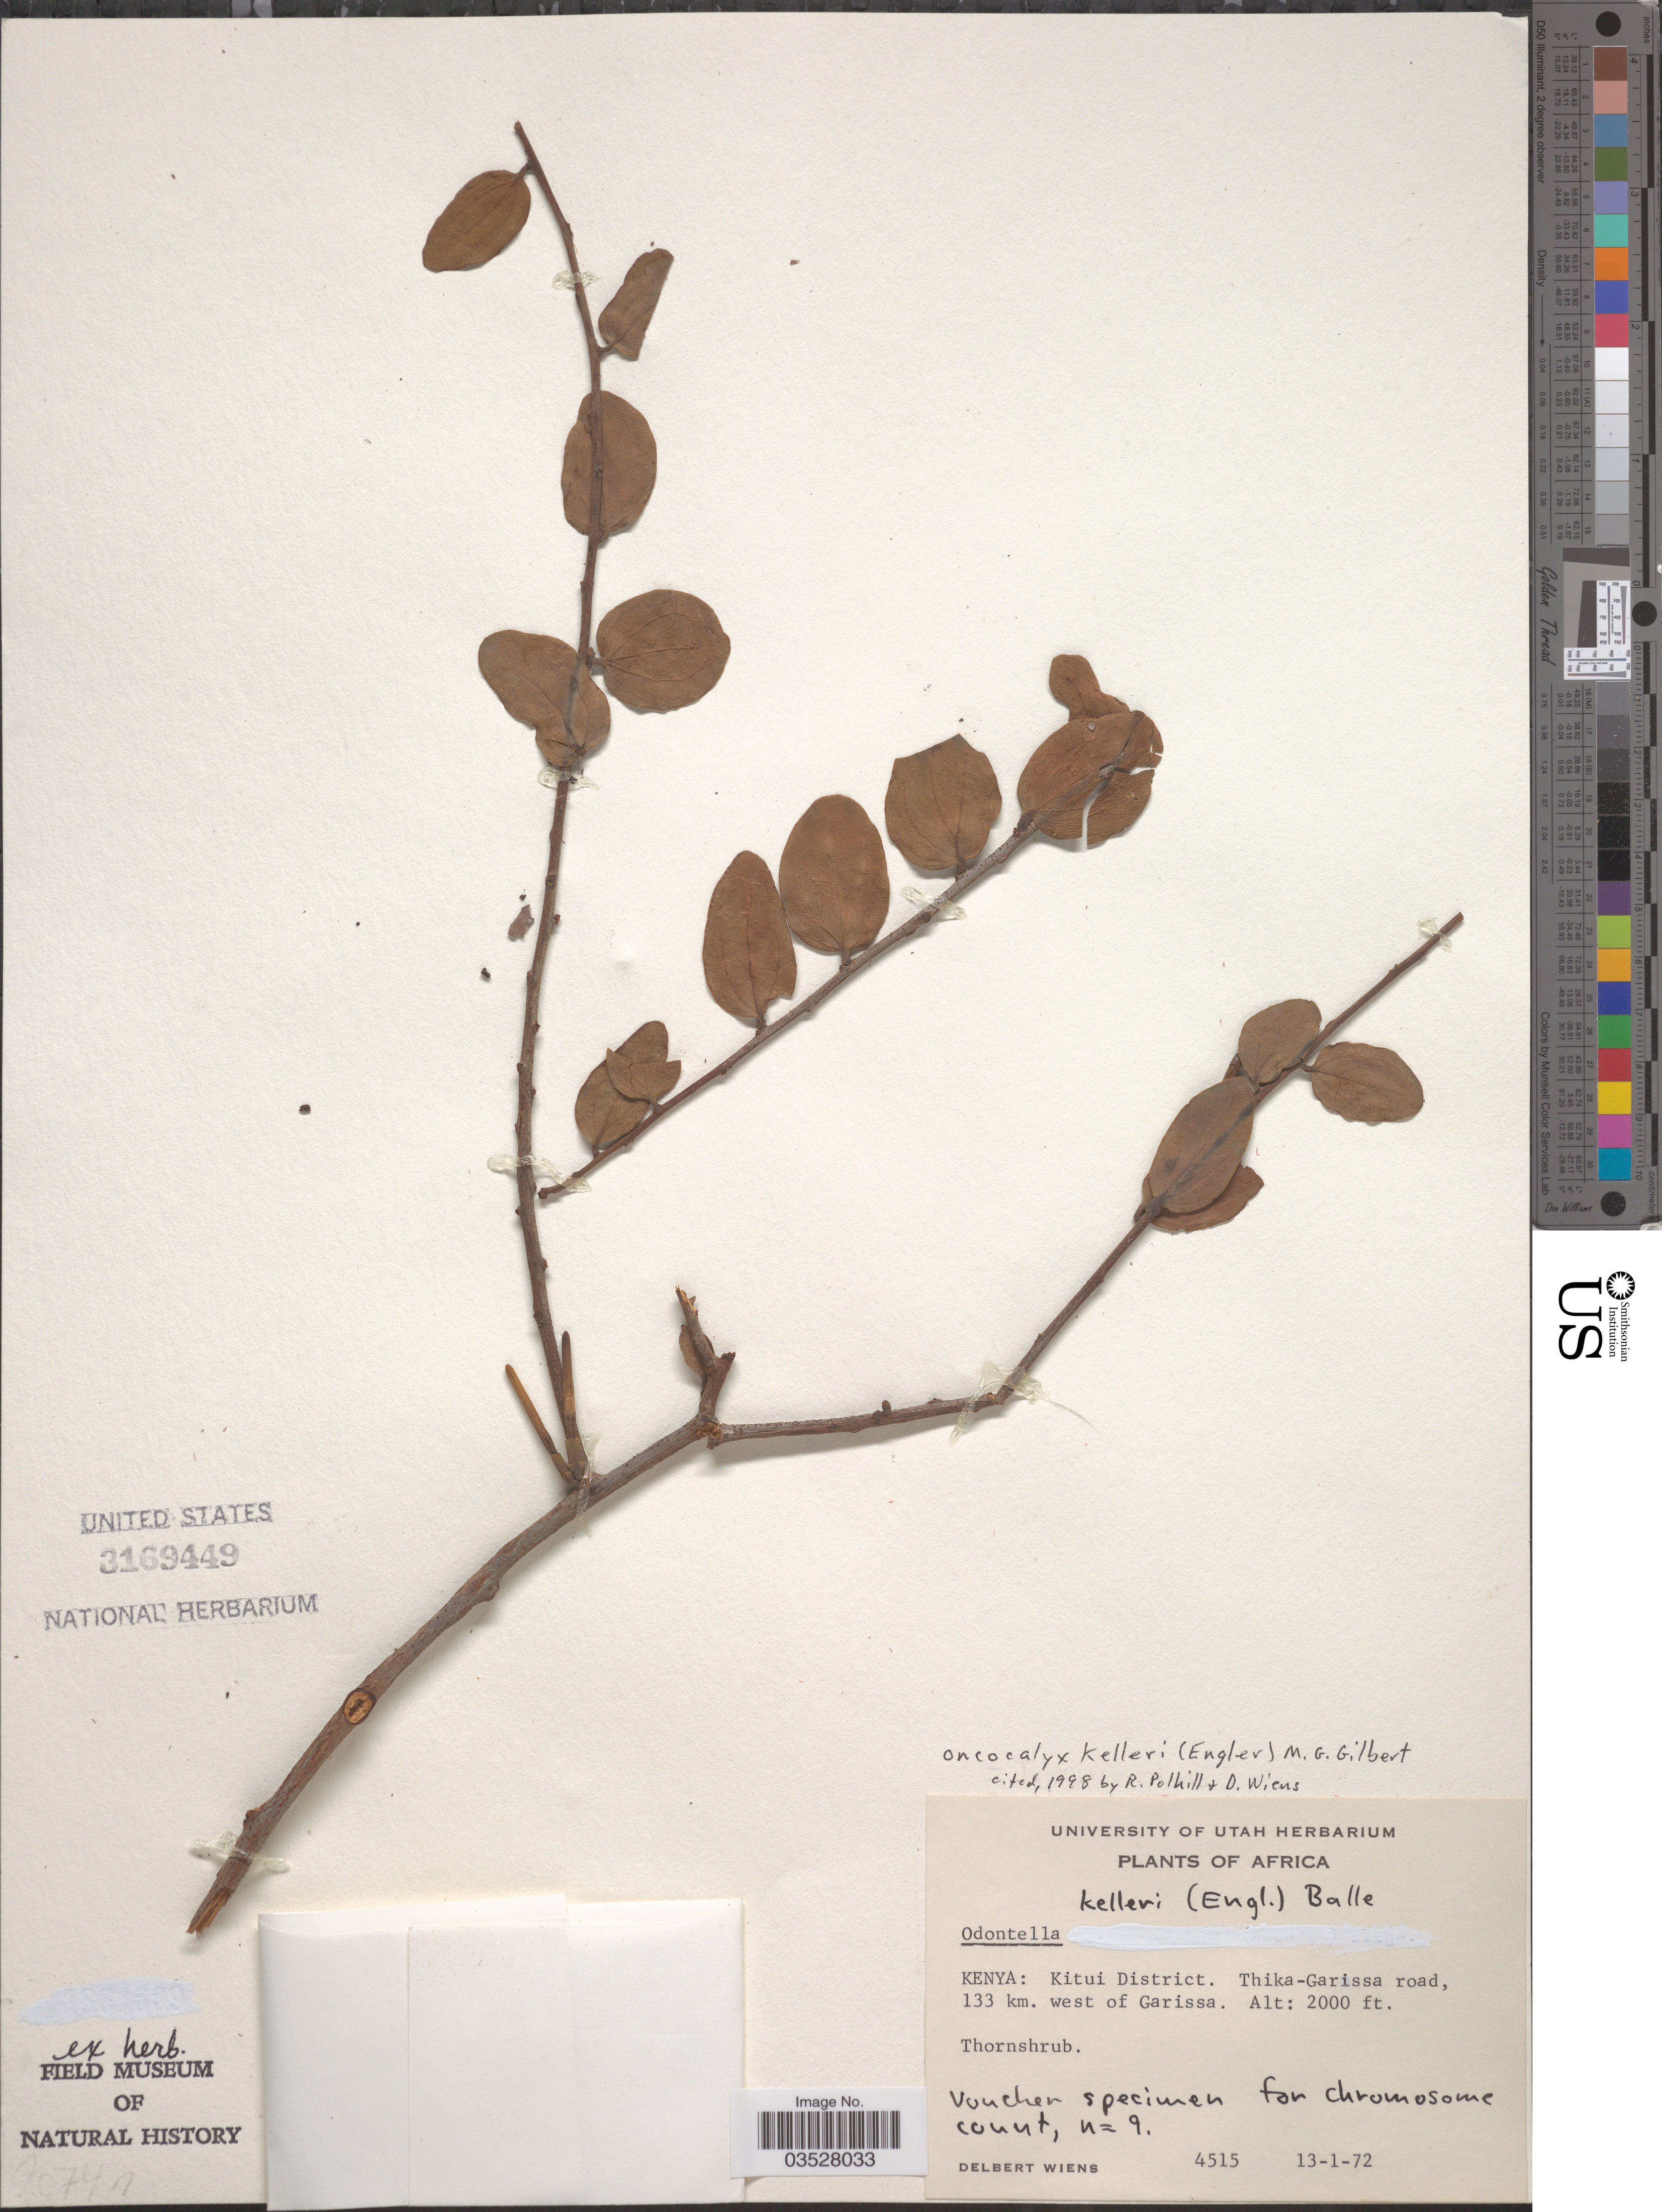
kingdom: Plantae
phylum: Tracheophyta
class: Magnoliopsida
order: Santalales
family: Loranthaceae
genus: Oncocalyx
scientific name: Oncocalyx kelleri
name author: (Engl.) M.G. Gilbert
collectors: D. Wiens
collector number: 4515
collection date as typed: Transcribed d/m/y: 13/1/72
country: Kenya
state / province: Kitui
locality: Kitui District. Thika-Garissa road, 133 km. west of Garissa.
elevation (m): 610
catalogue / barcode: US 3169449